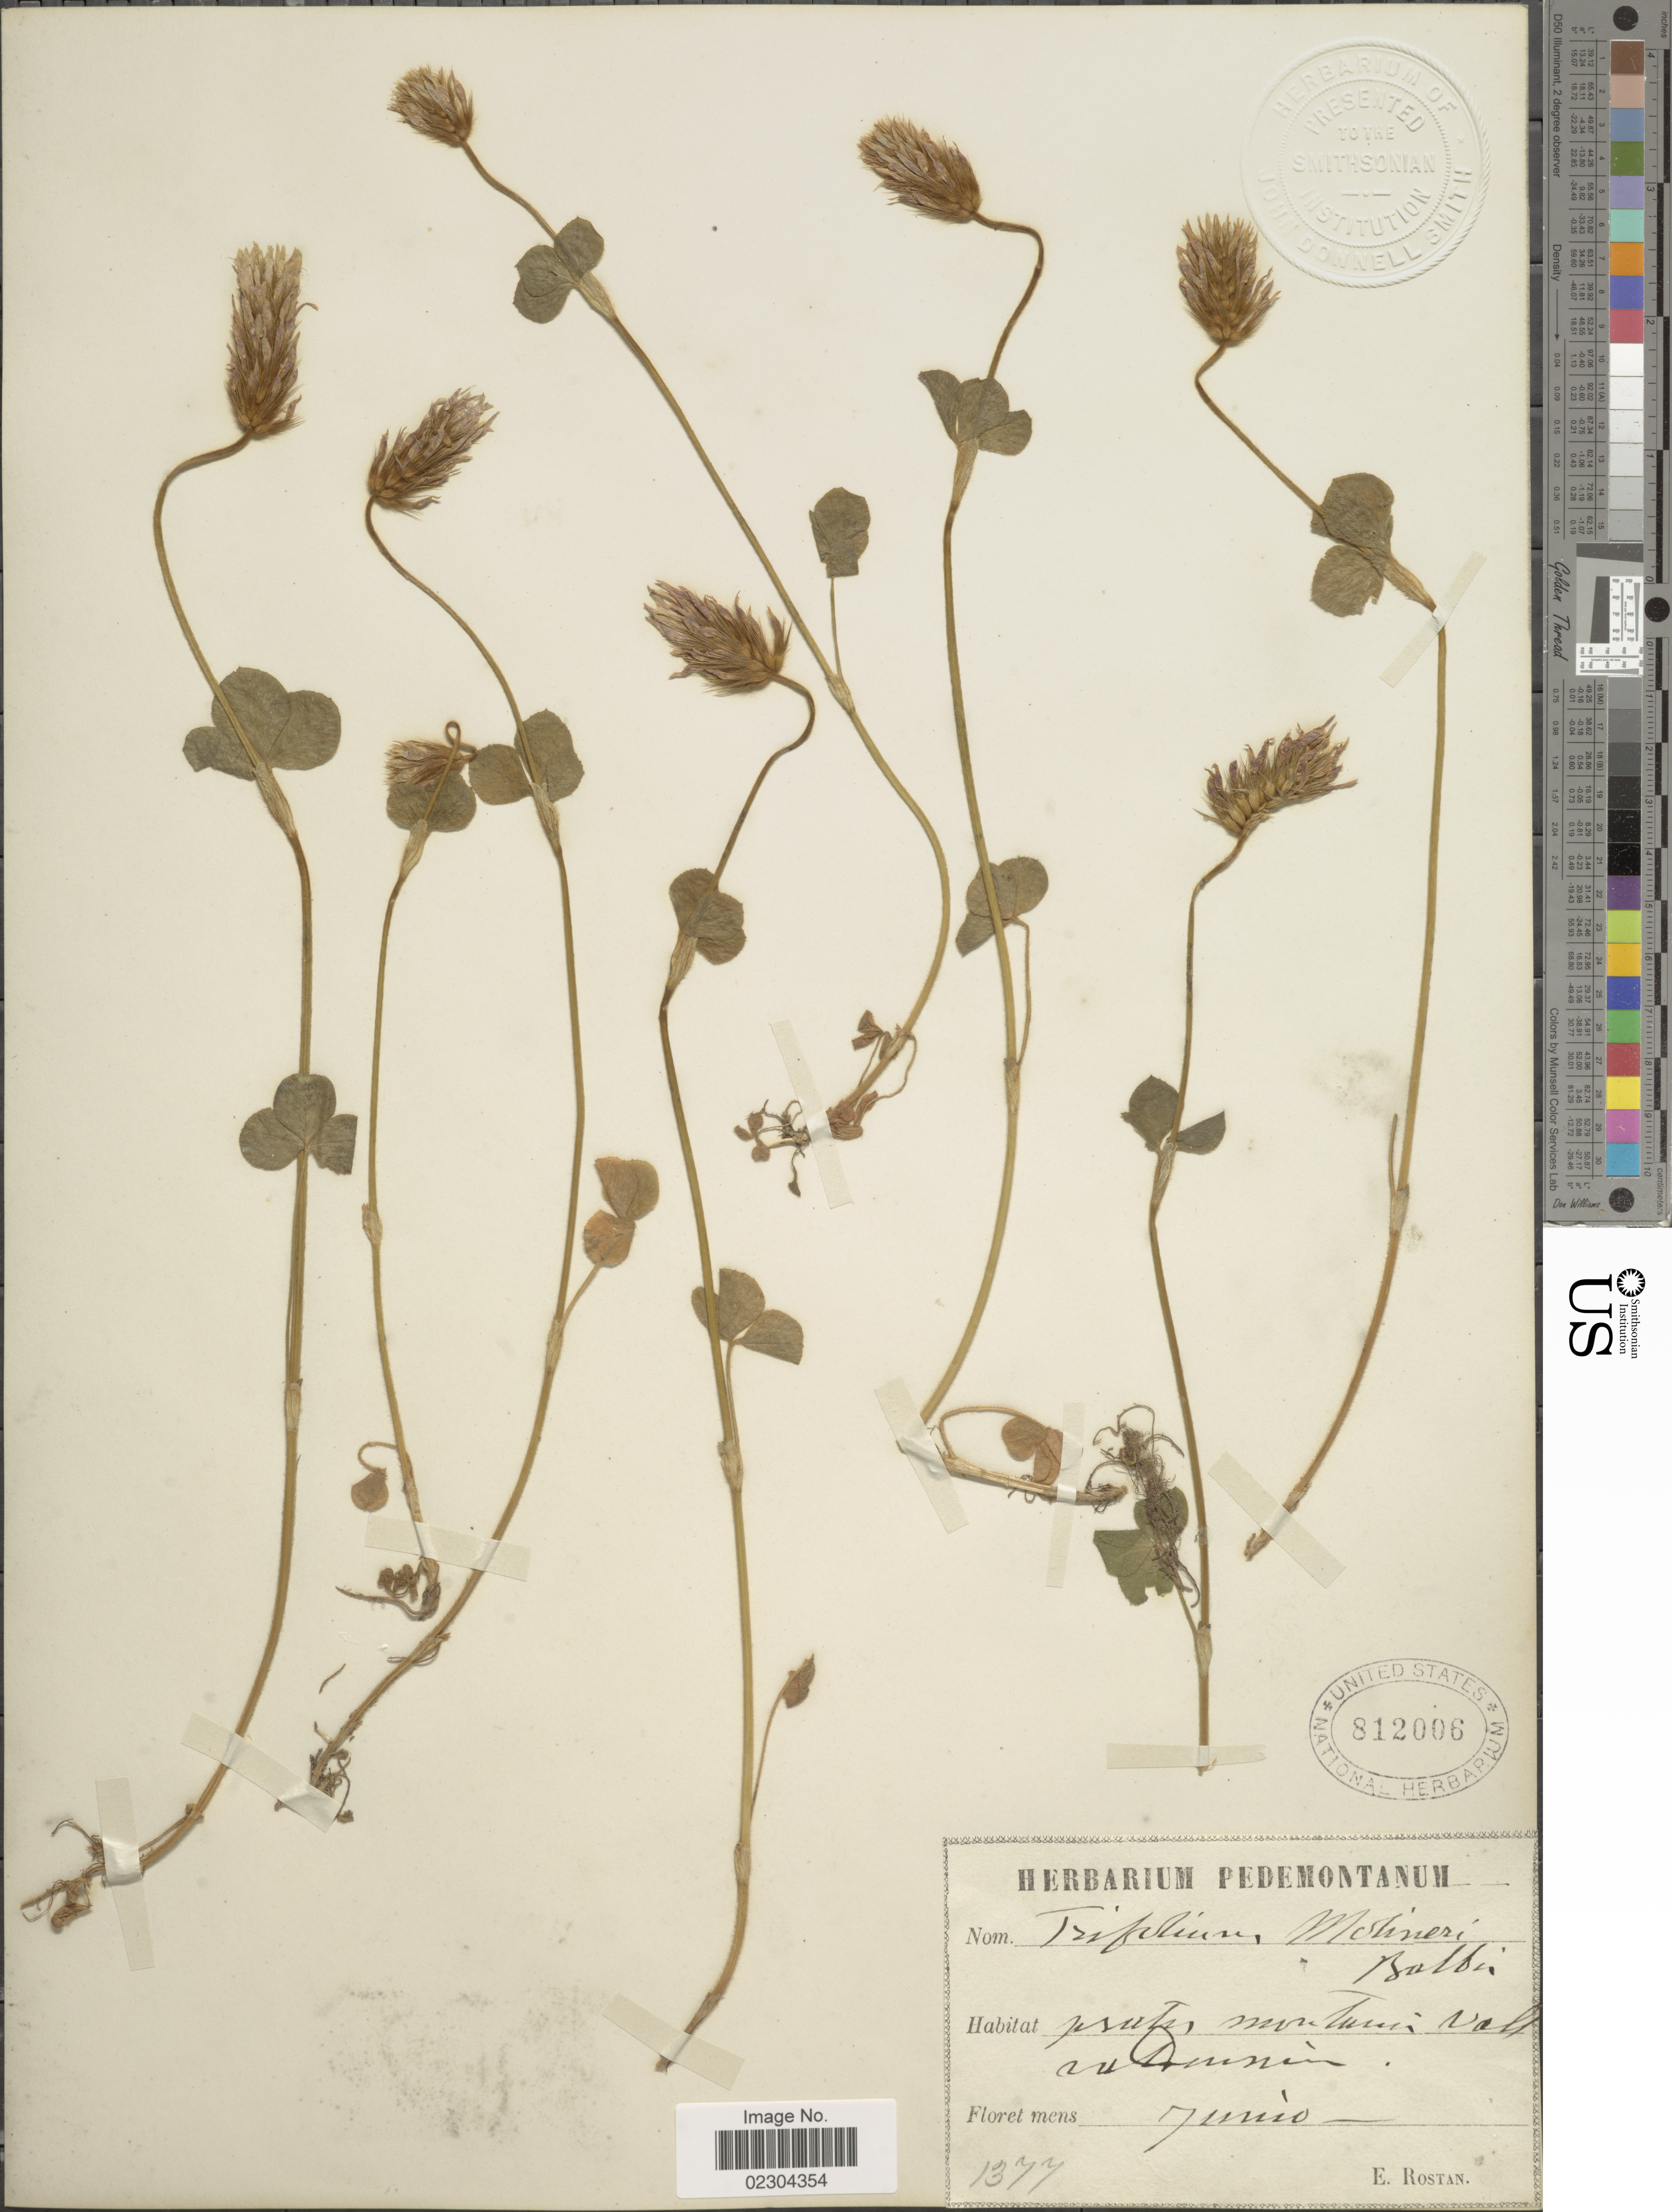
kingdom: Plantae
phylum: Tracheophyta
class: Magnoliopsida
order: Fabales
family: Fabaceae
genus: Trifolium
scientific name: Trifolium molinerii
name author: Hornem.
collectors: E. Rostan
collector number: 1377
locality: Prates marimes vall un Dusien [interpreted]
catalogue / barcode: US 812006